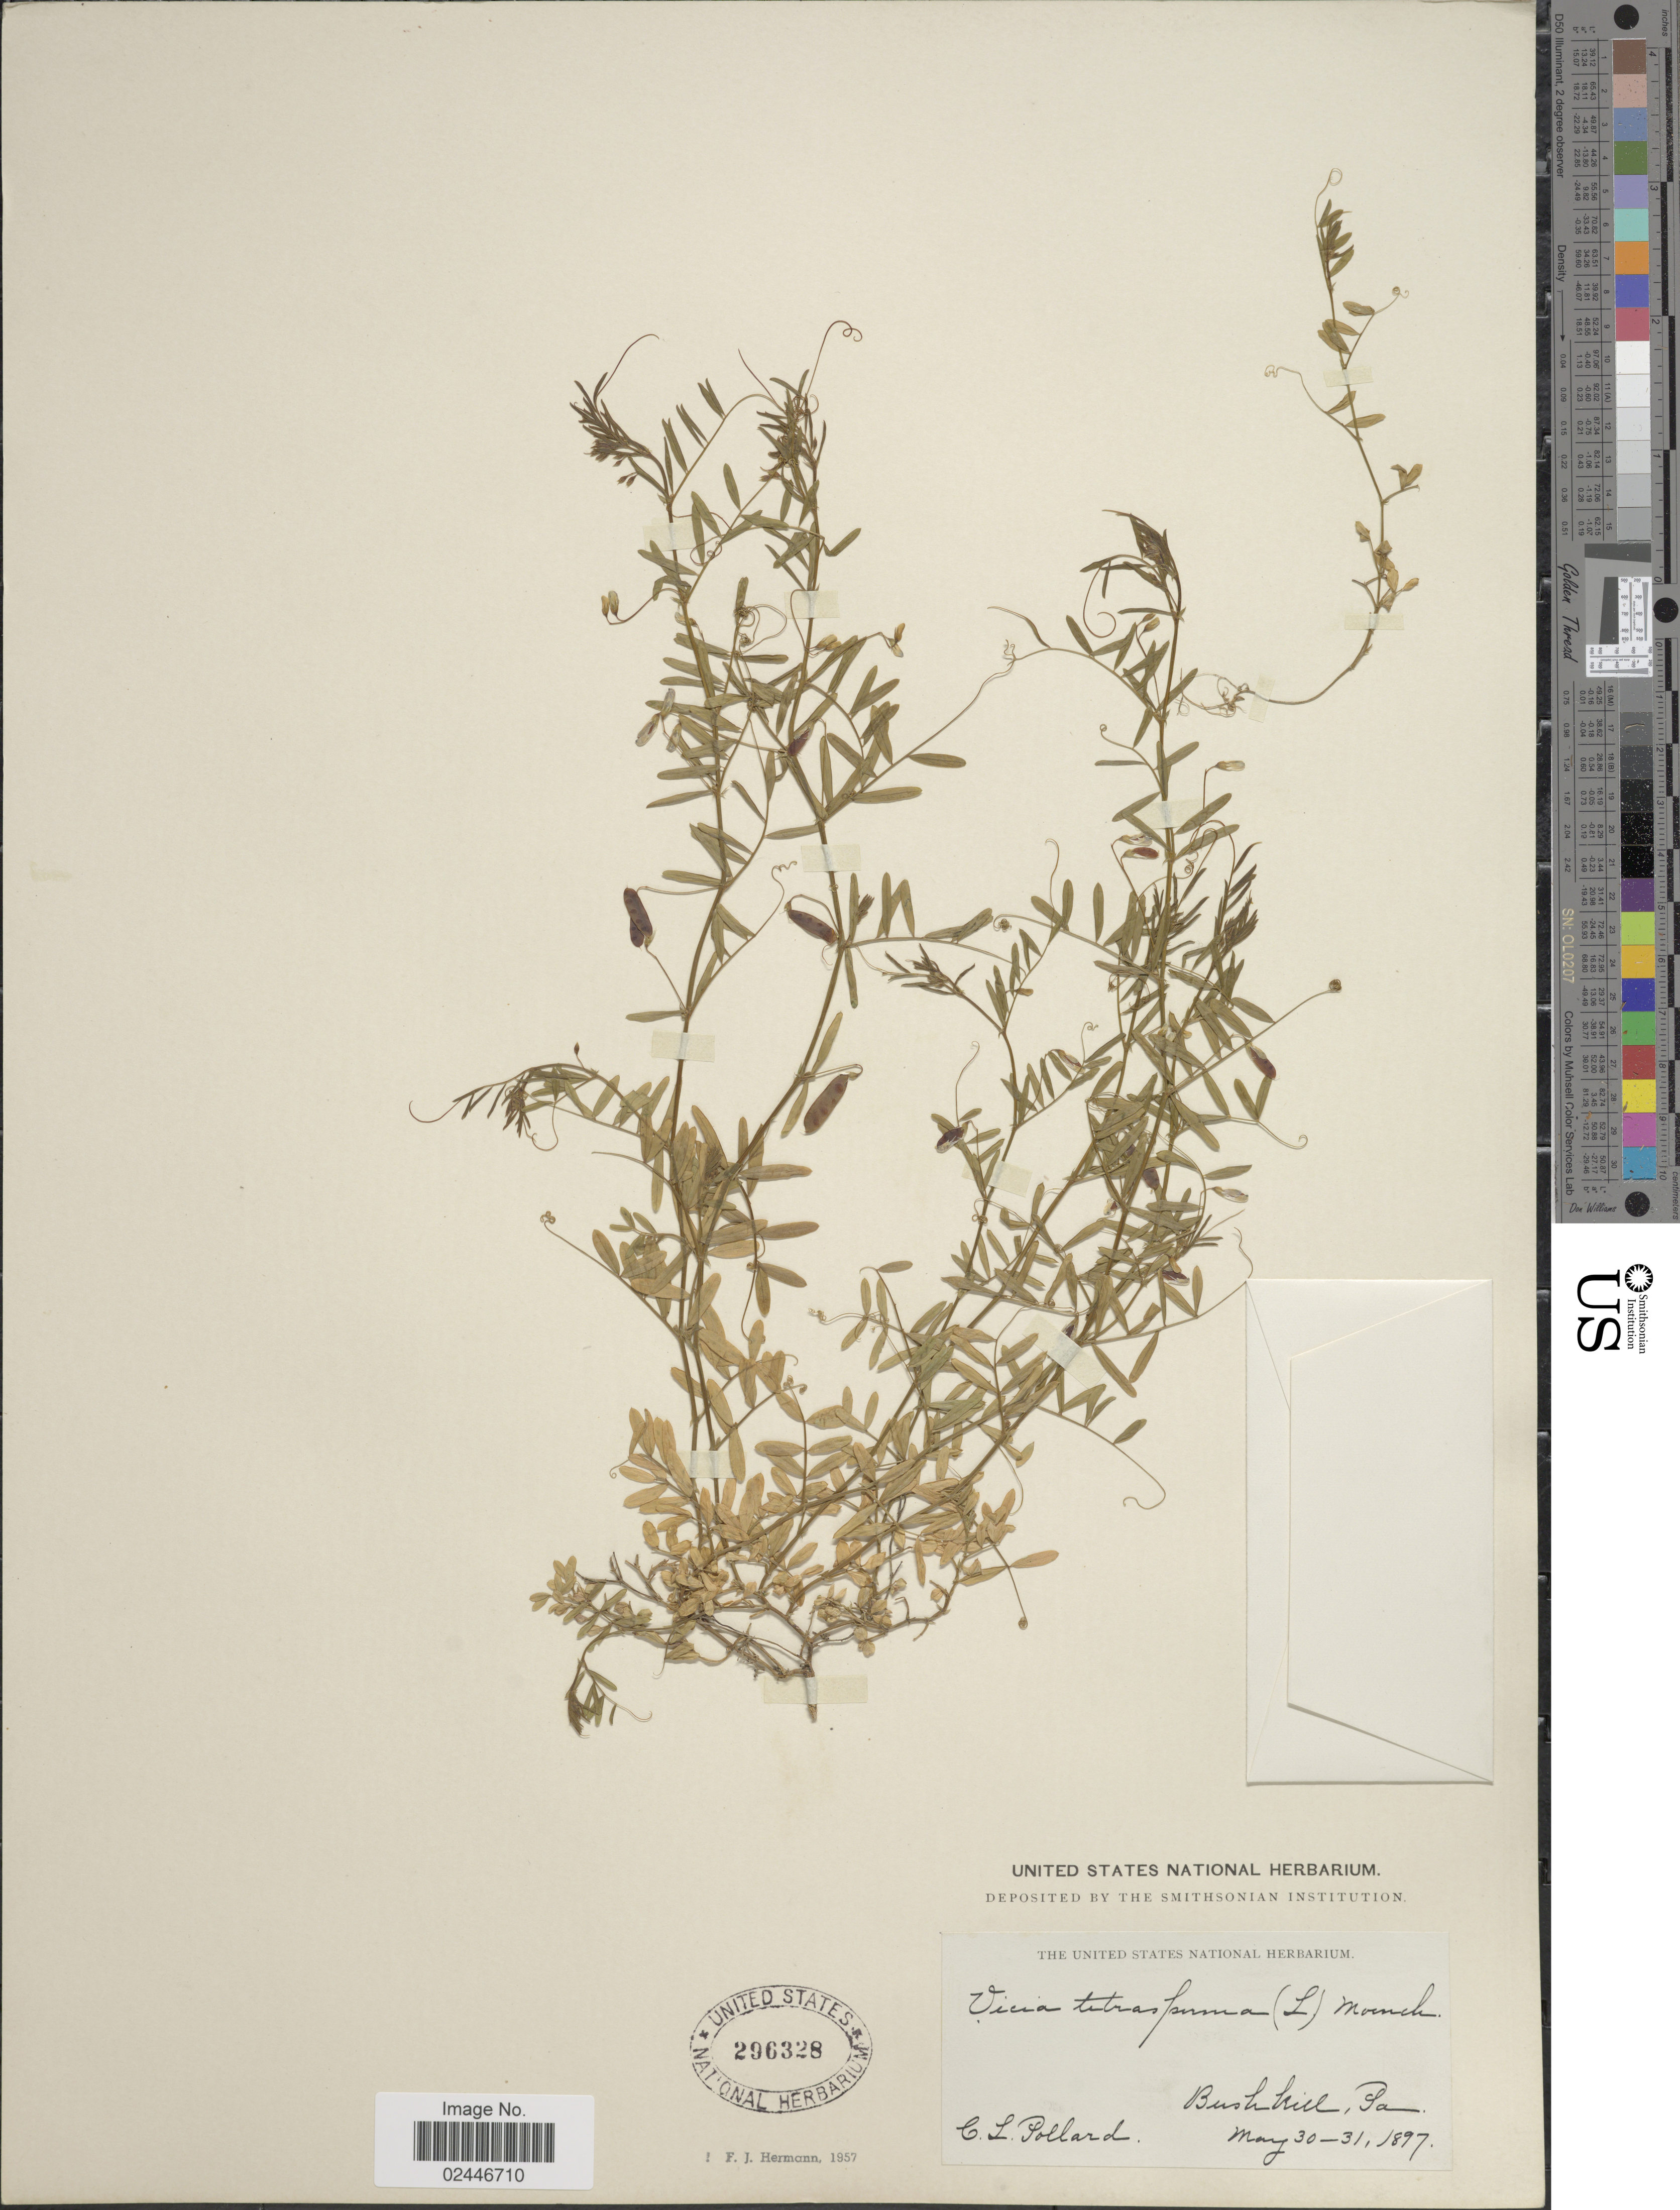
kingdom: Plantae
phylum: Tracheophyta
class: Magnoliopsida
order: Fabales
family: Fabaceae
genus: Vicia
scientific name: Vicia tetrasperma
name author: (L.) Schreb.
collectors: C. L. Pollard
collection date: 1897-05-30/1897-05-31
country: United States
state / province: Pennsylvania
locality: Bushkill.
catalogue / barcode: US 296328